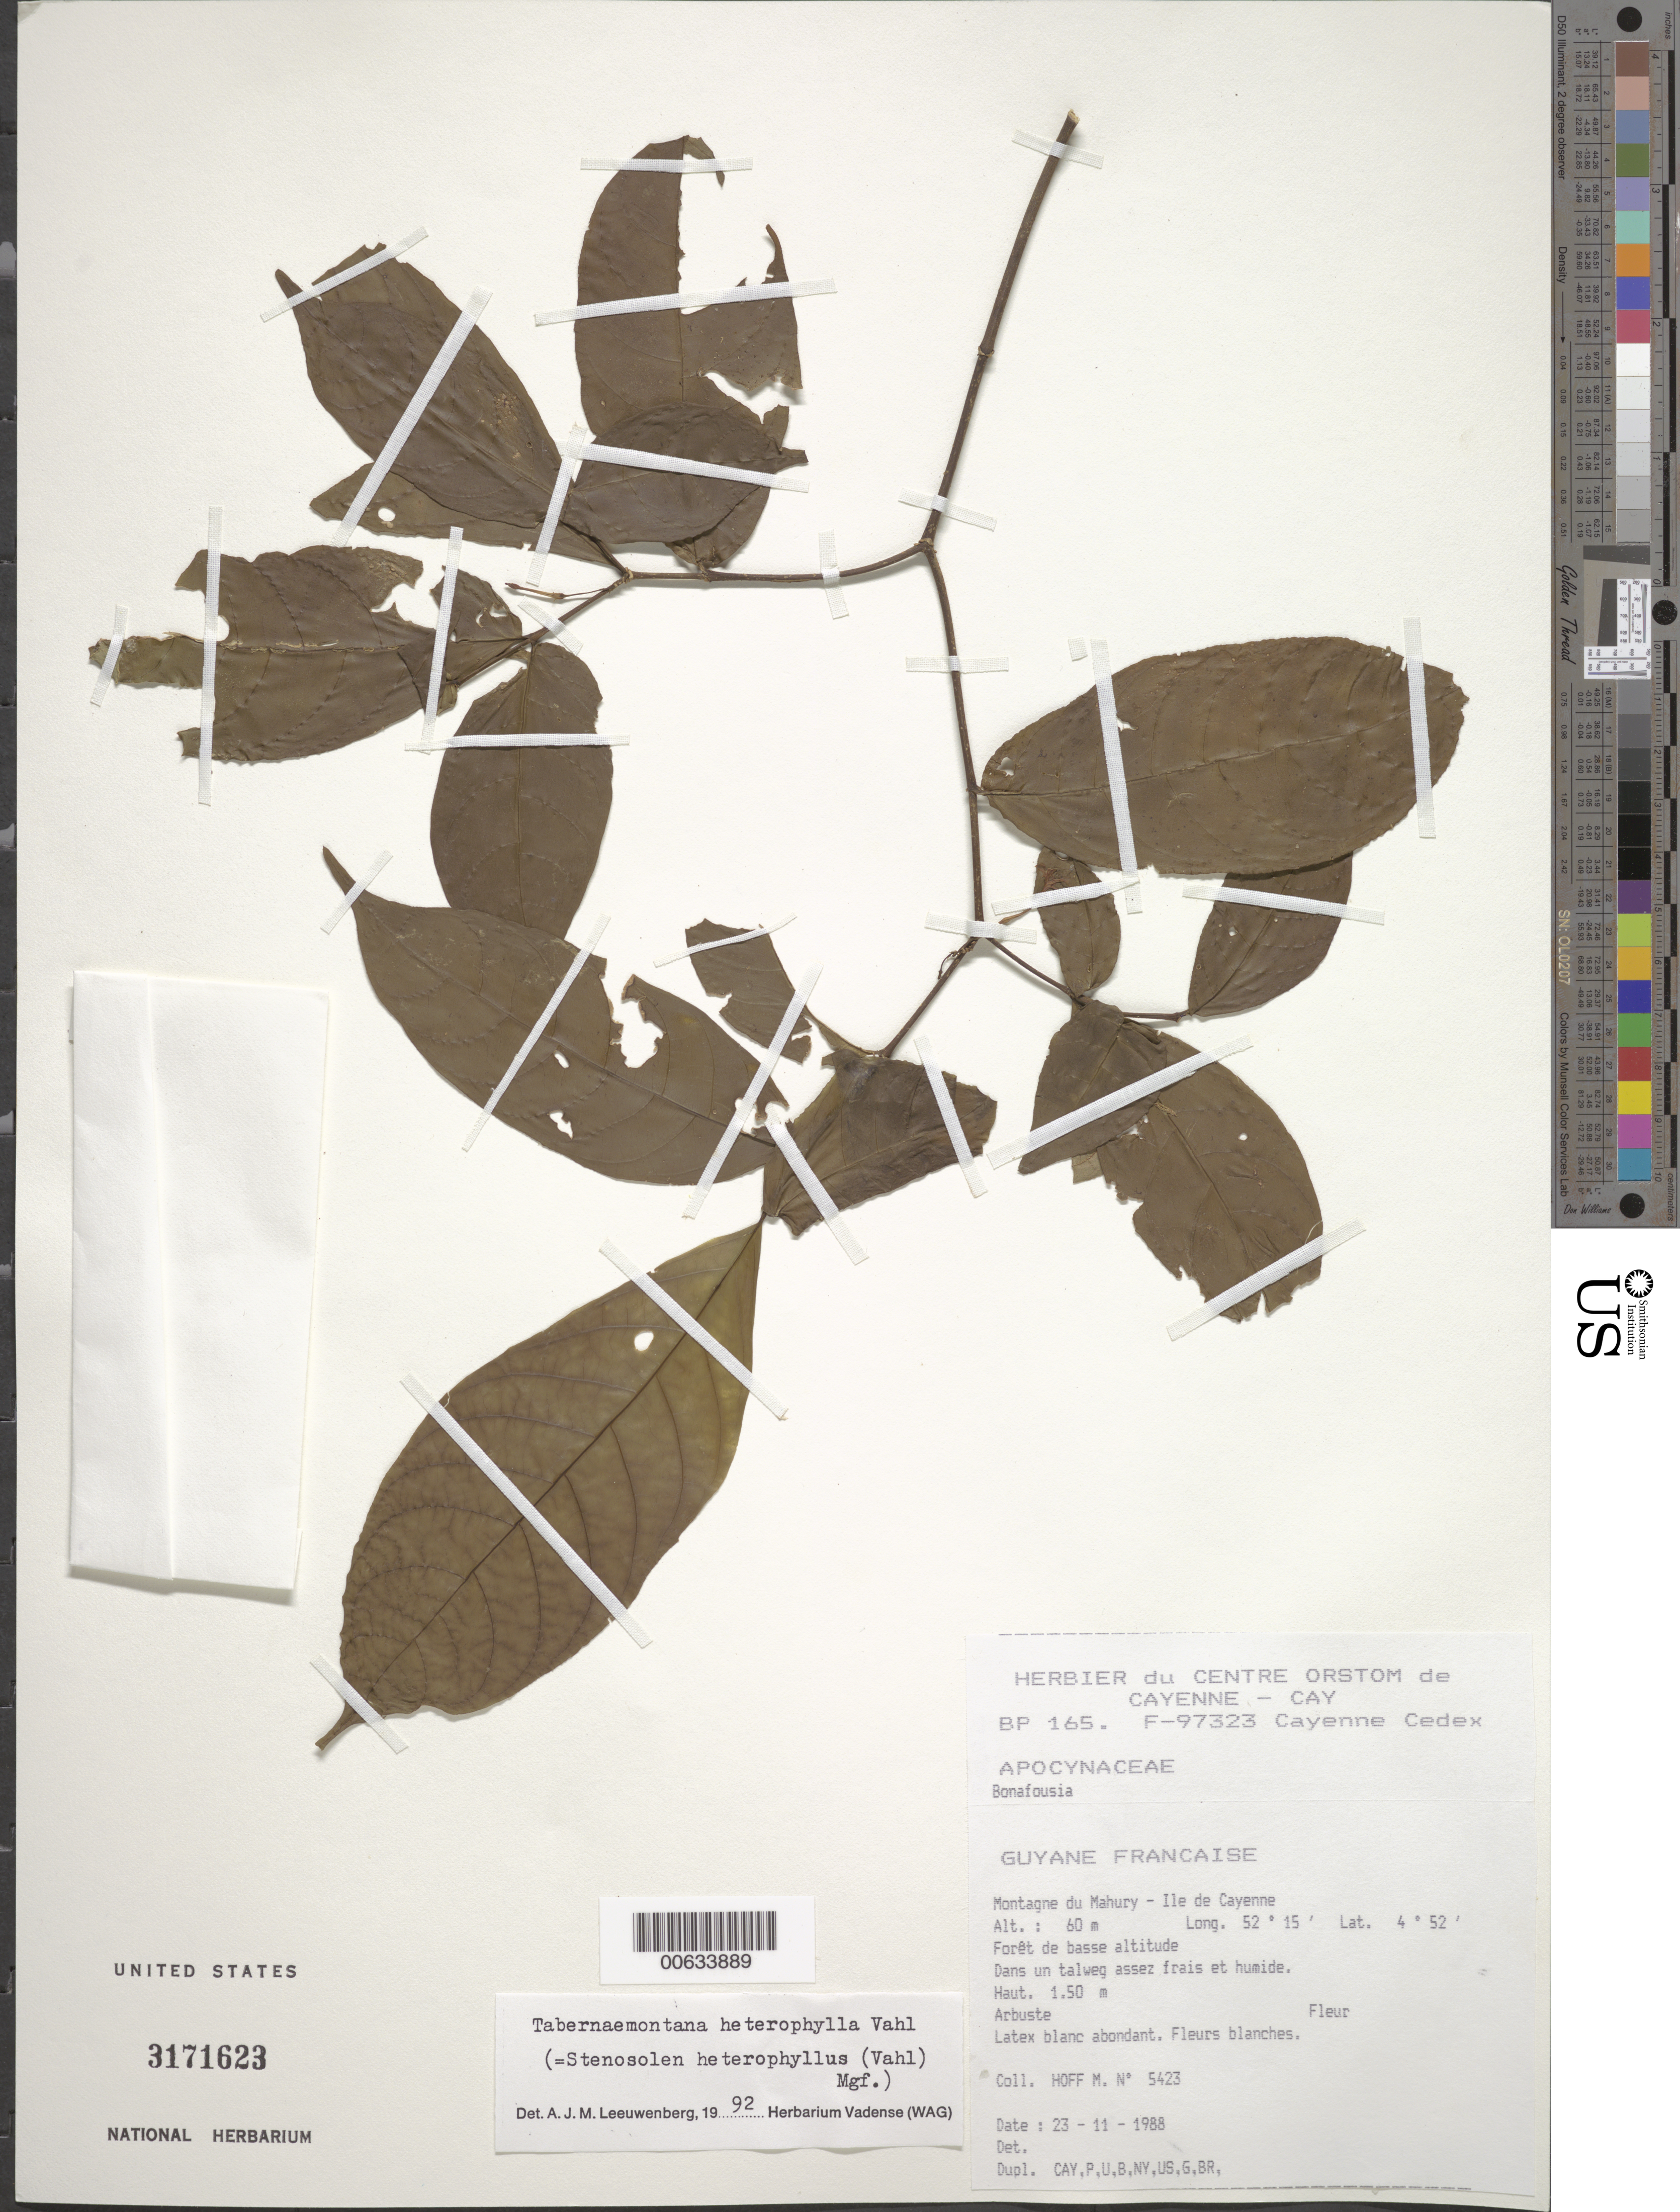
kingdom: Plantae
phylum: Tracheophyta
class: Magnoliopsida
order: Gentianales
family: Apocynaceae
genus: Tabernaemontana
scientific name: Tabernaemontana heterophylla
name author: Vahl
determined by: Leeuwenberg, A. J. M.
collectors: M. Hoff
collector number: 5423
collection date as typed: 23-Nov-92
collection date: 1992-11-23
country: French Guiana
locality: Montagne de Mahury, Ile de Cayenne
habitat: Forêt de basse altitude, dans un talweg assez frais et humide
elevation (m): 60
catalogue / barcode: US 3171623